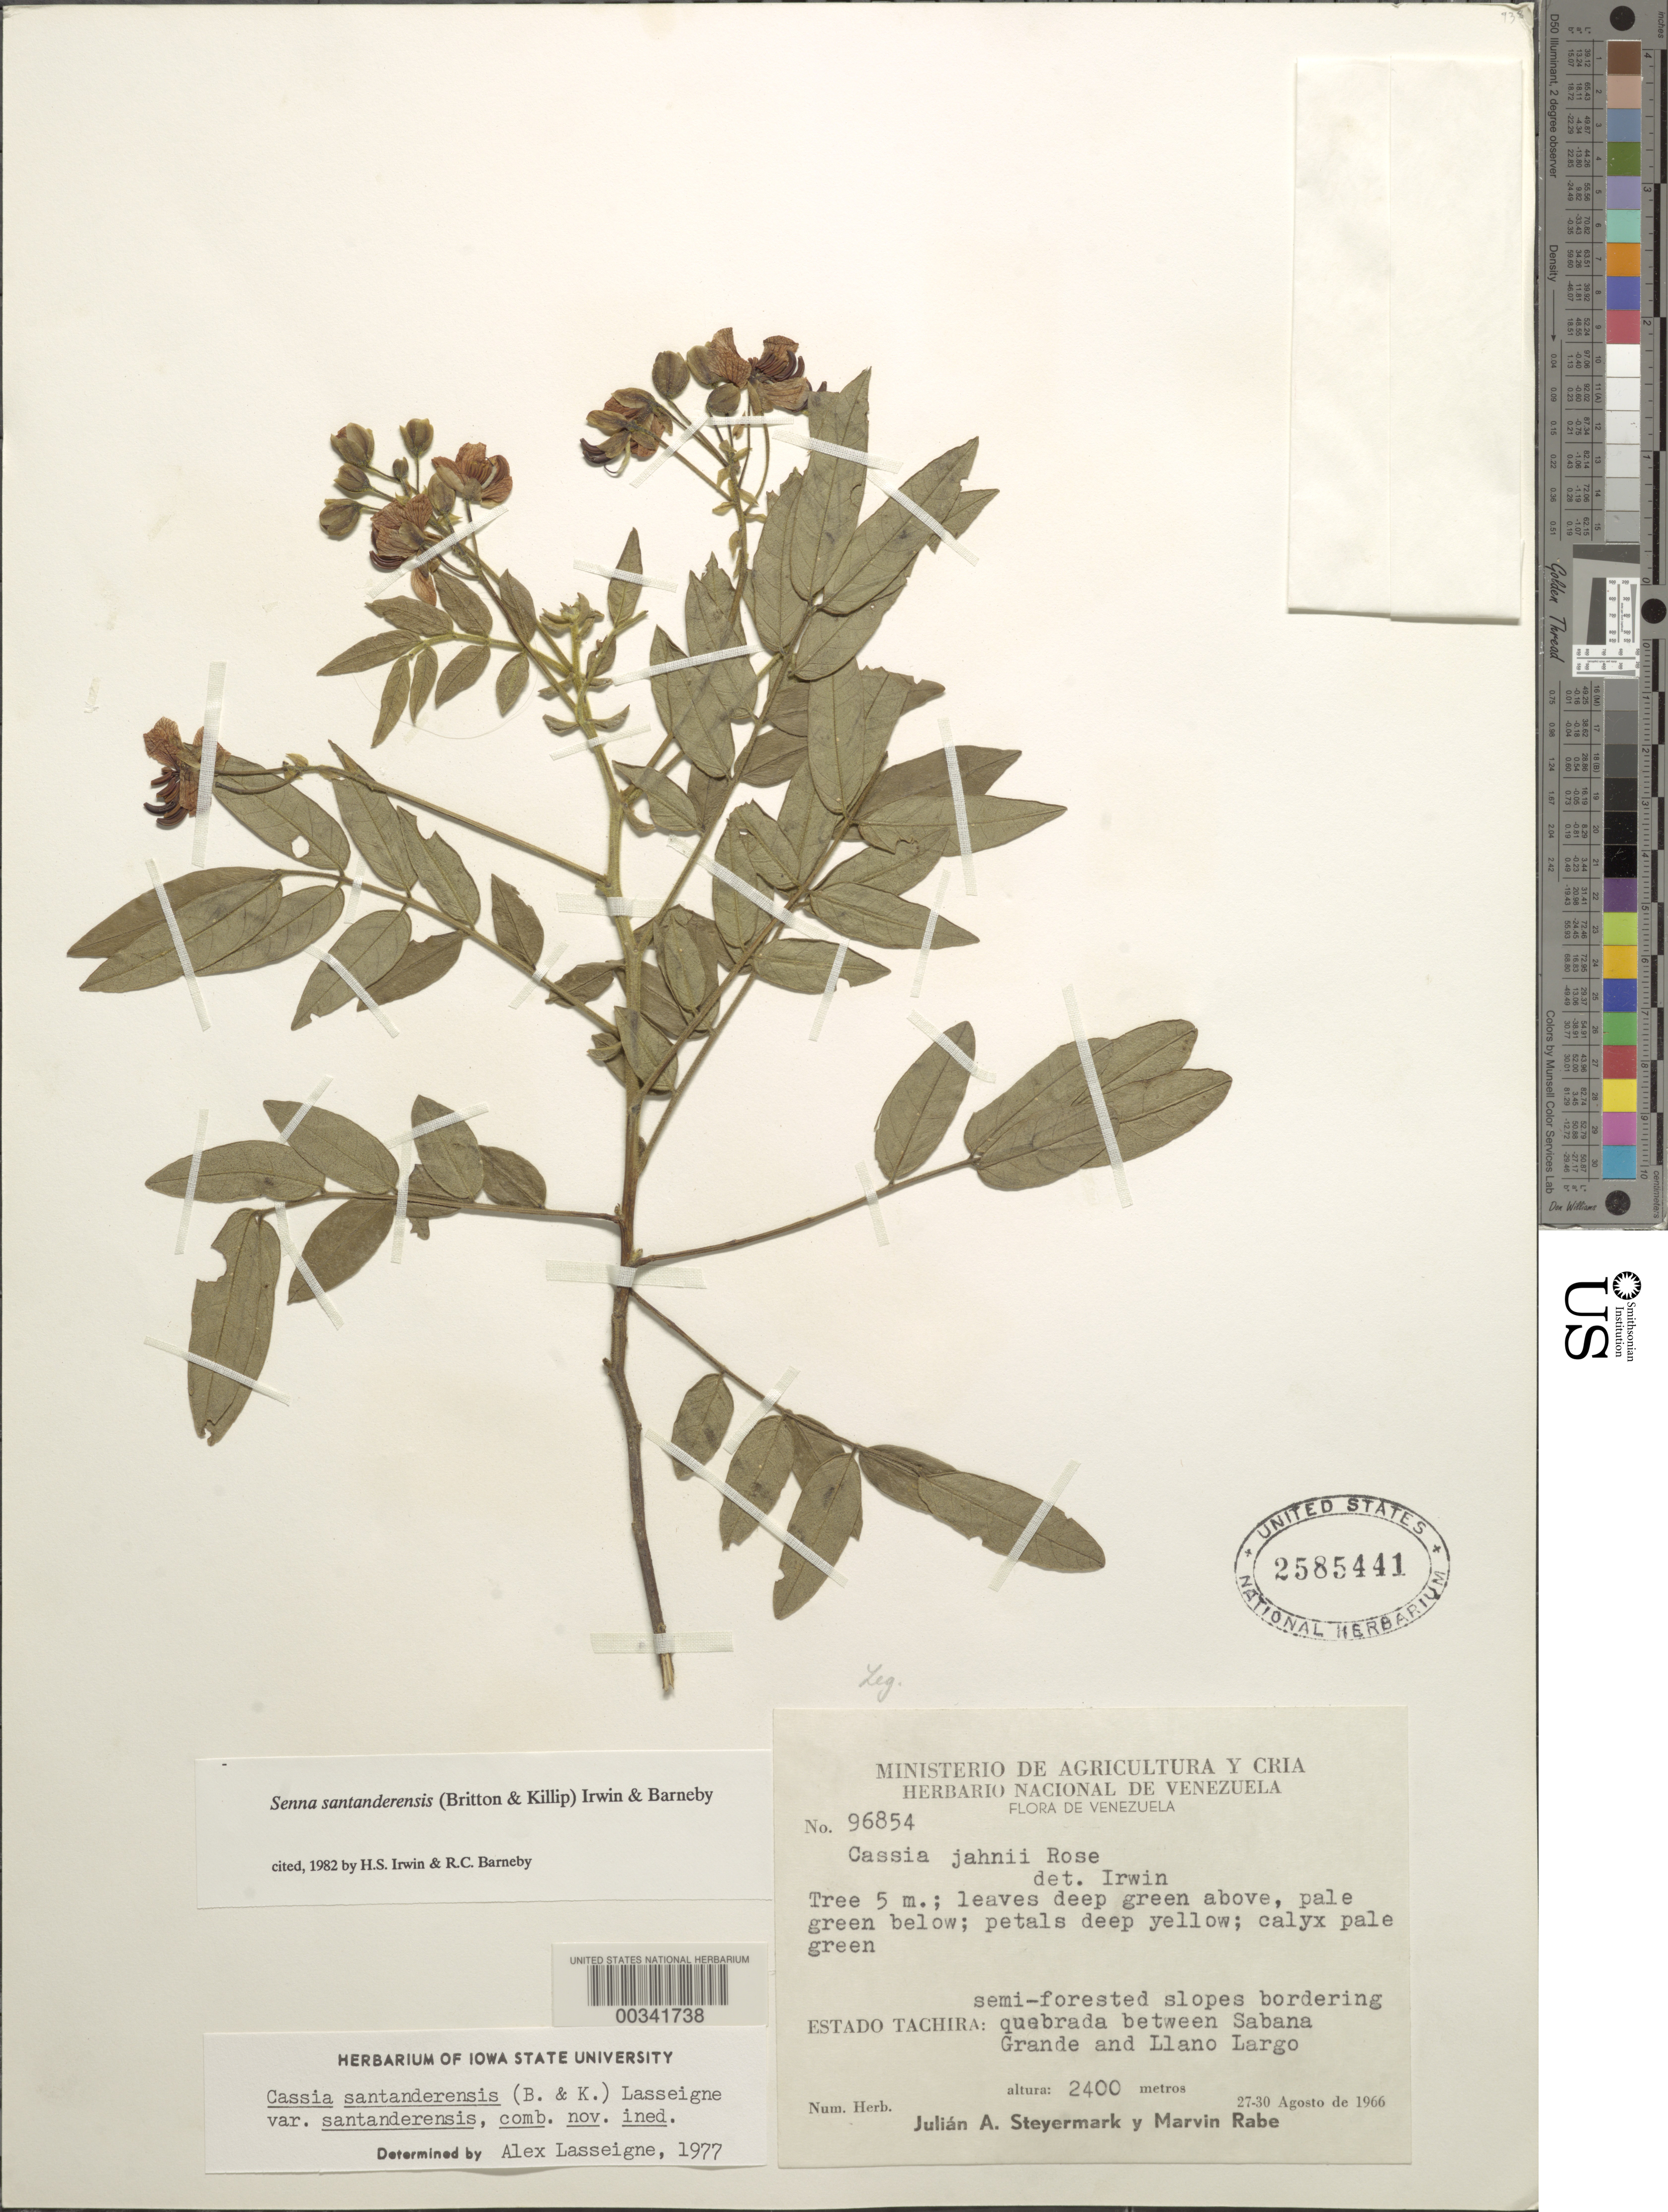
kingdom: Plantae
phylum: Tracheophyta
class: Magnoliopsida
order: Fabales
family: Fabaceae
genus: Senna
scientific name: Senna santanderensis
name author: (Britton & Killip) H.S. Irwin & Barneby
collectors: J. Steyermark & M. Rabe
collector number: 96854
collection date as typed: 27 Aug 1966 to 30 Aug 1966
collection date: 1966-08-27/1966-08-30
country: Venezuela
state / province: Tachira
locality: Between sabana grande and llano largo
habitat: Semi forested slopes bordering quebrada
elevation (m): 2400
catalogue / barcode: US 2585441